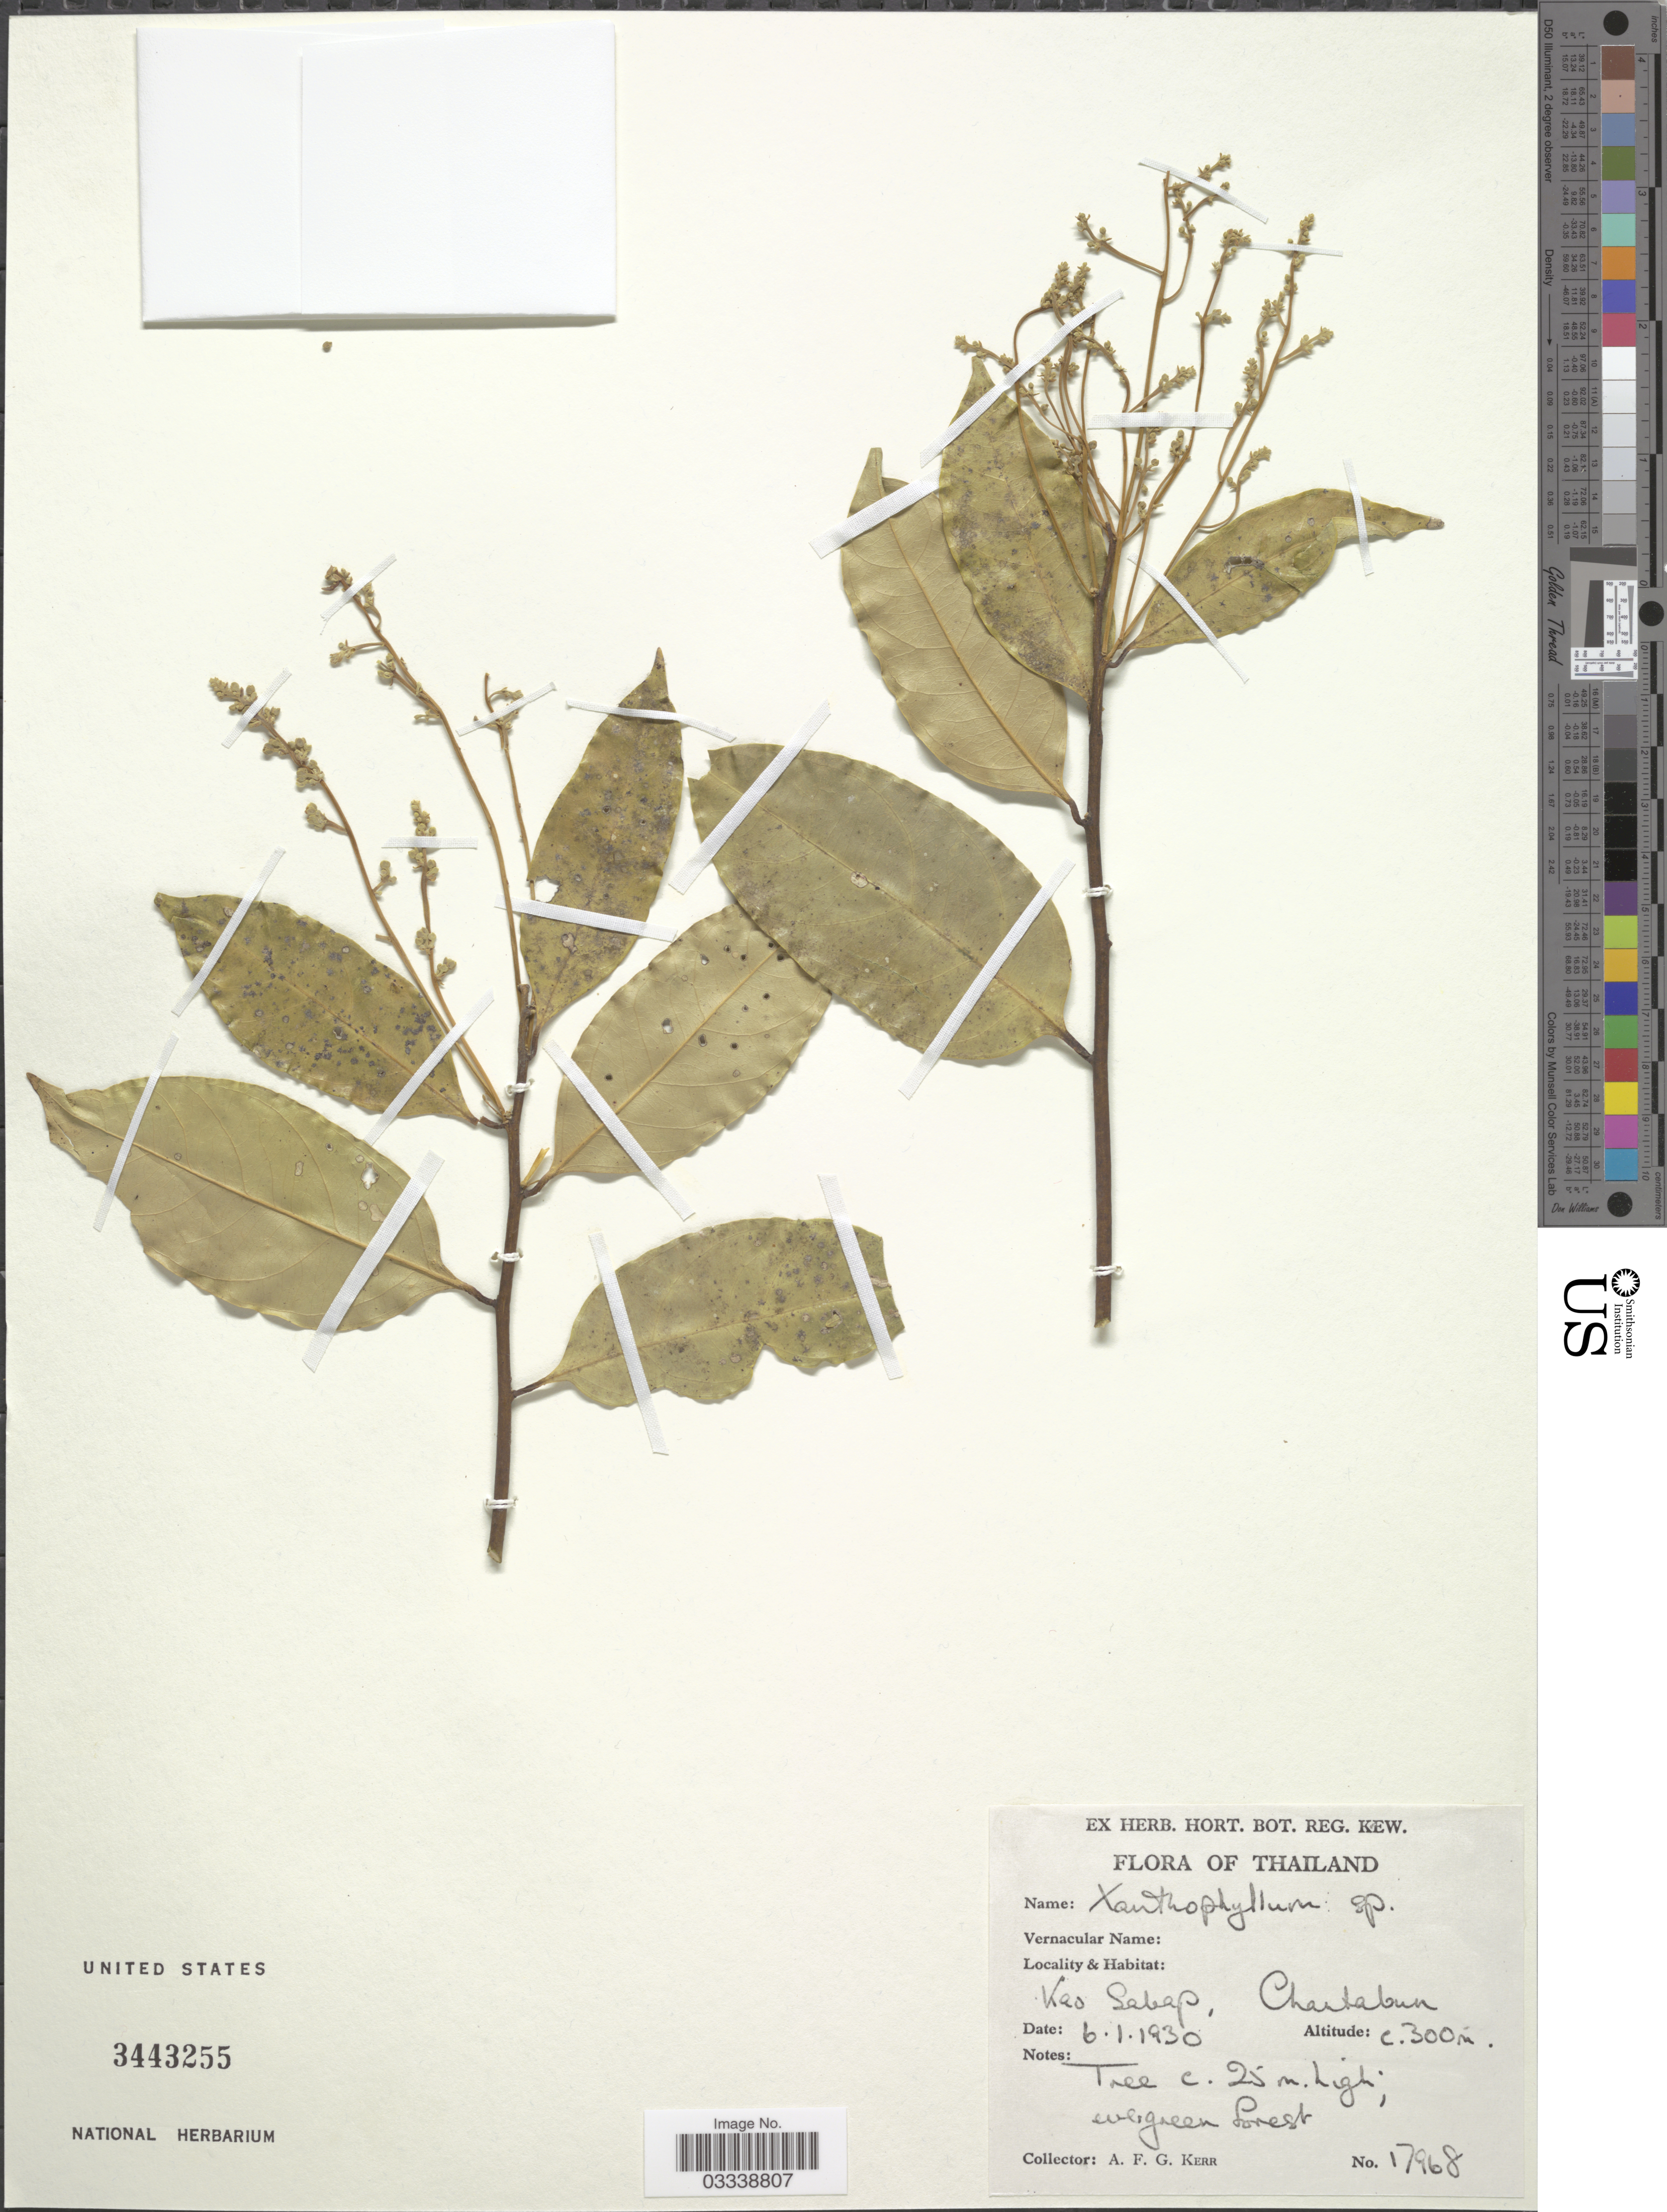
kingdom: Plantae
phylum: Tracheophyta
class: Magnoliopsida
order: Fabales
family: Polygalaceae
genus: Xanthophyllum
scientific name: Xanthophyllum sp.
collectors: A. F. G. Kerr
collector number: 17968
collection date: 1930-01-06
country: Thailand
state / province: Chanthaburi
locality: Kao Sabap, Chantabun.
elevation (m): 300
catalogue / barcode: US 3443255